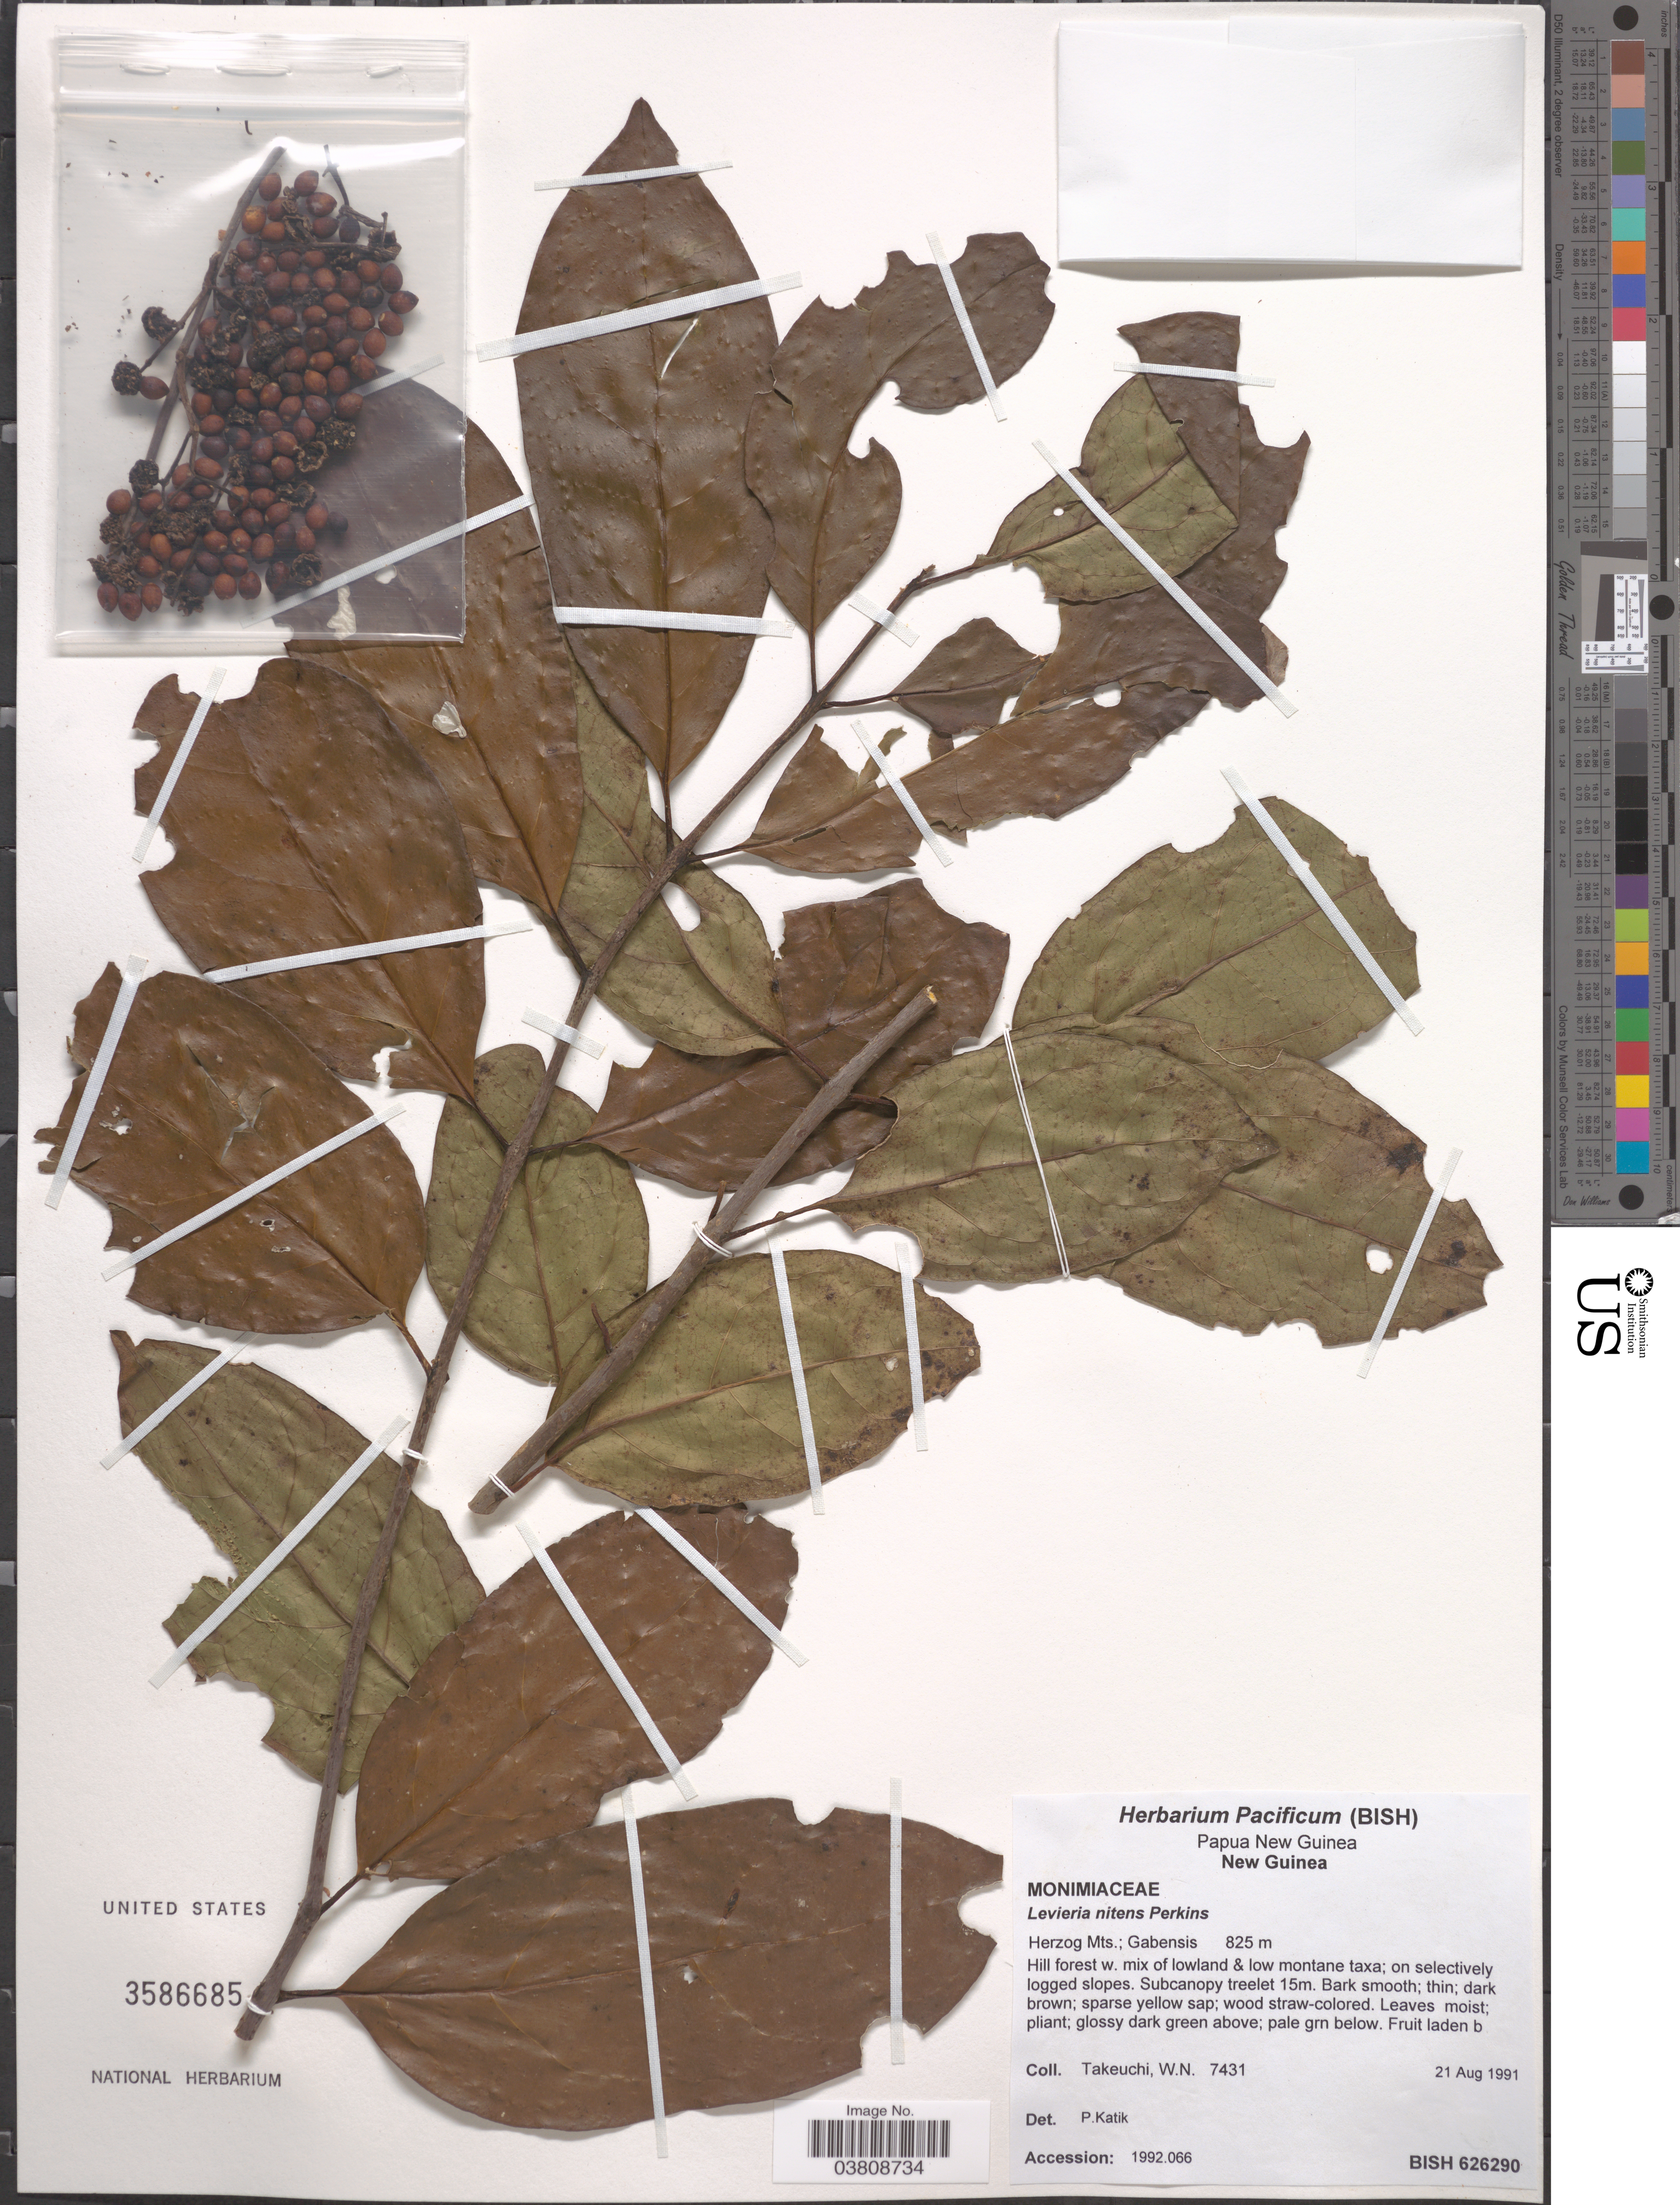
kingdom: Plantae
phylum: Tracheophyta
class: Magnoliopsida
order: Laurales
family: Monimiaceae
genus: Levieria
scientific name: Levieria nitens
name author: Perkins in Engl.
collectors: W. Takeuchi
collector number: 7431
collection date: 1991-08-21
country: Papua New Guinea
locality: New Guinea. Herzog Mts.; Gabensis.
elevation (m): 825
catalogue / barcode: US 3586685